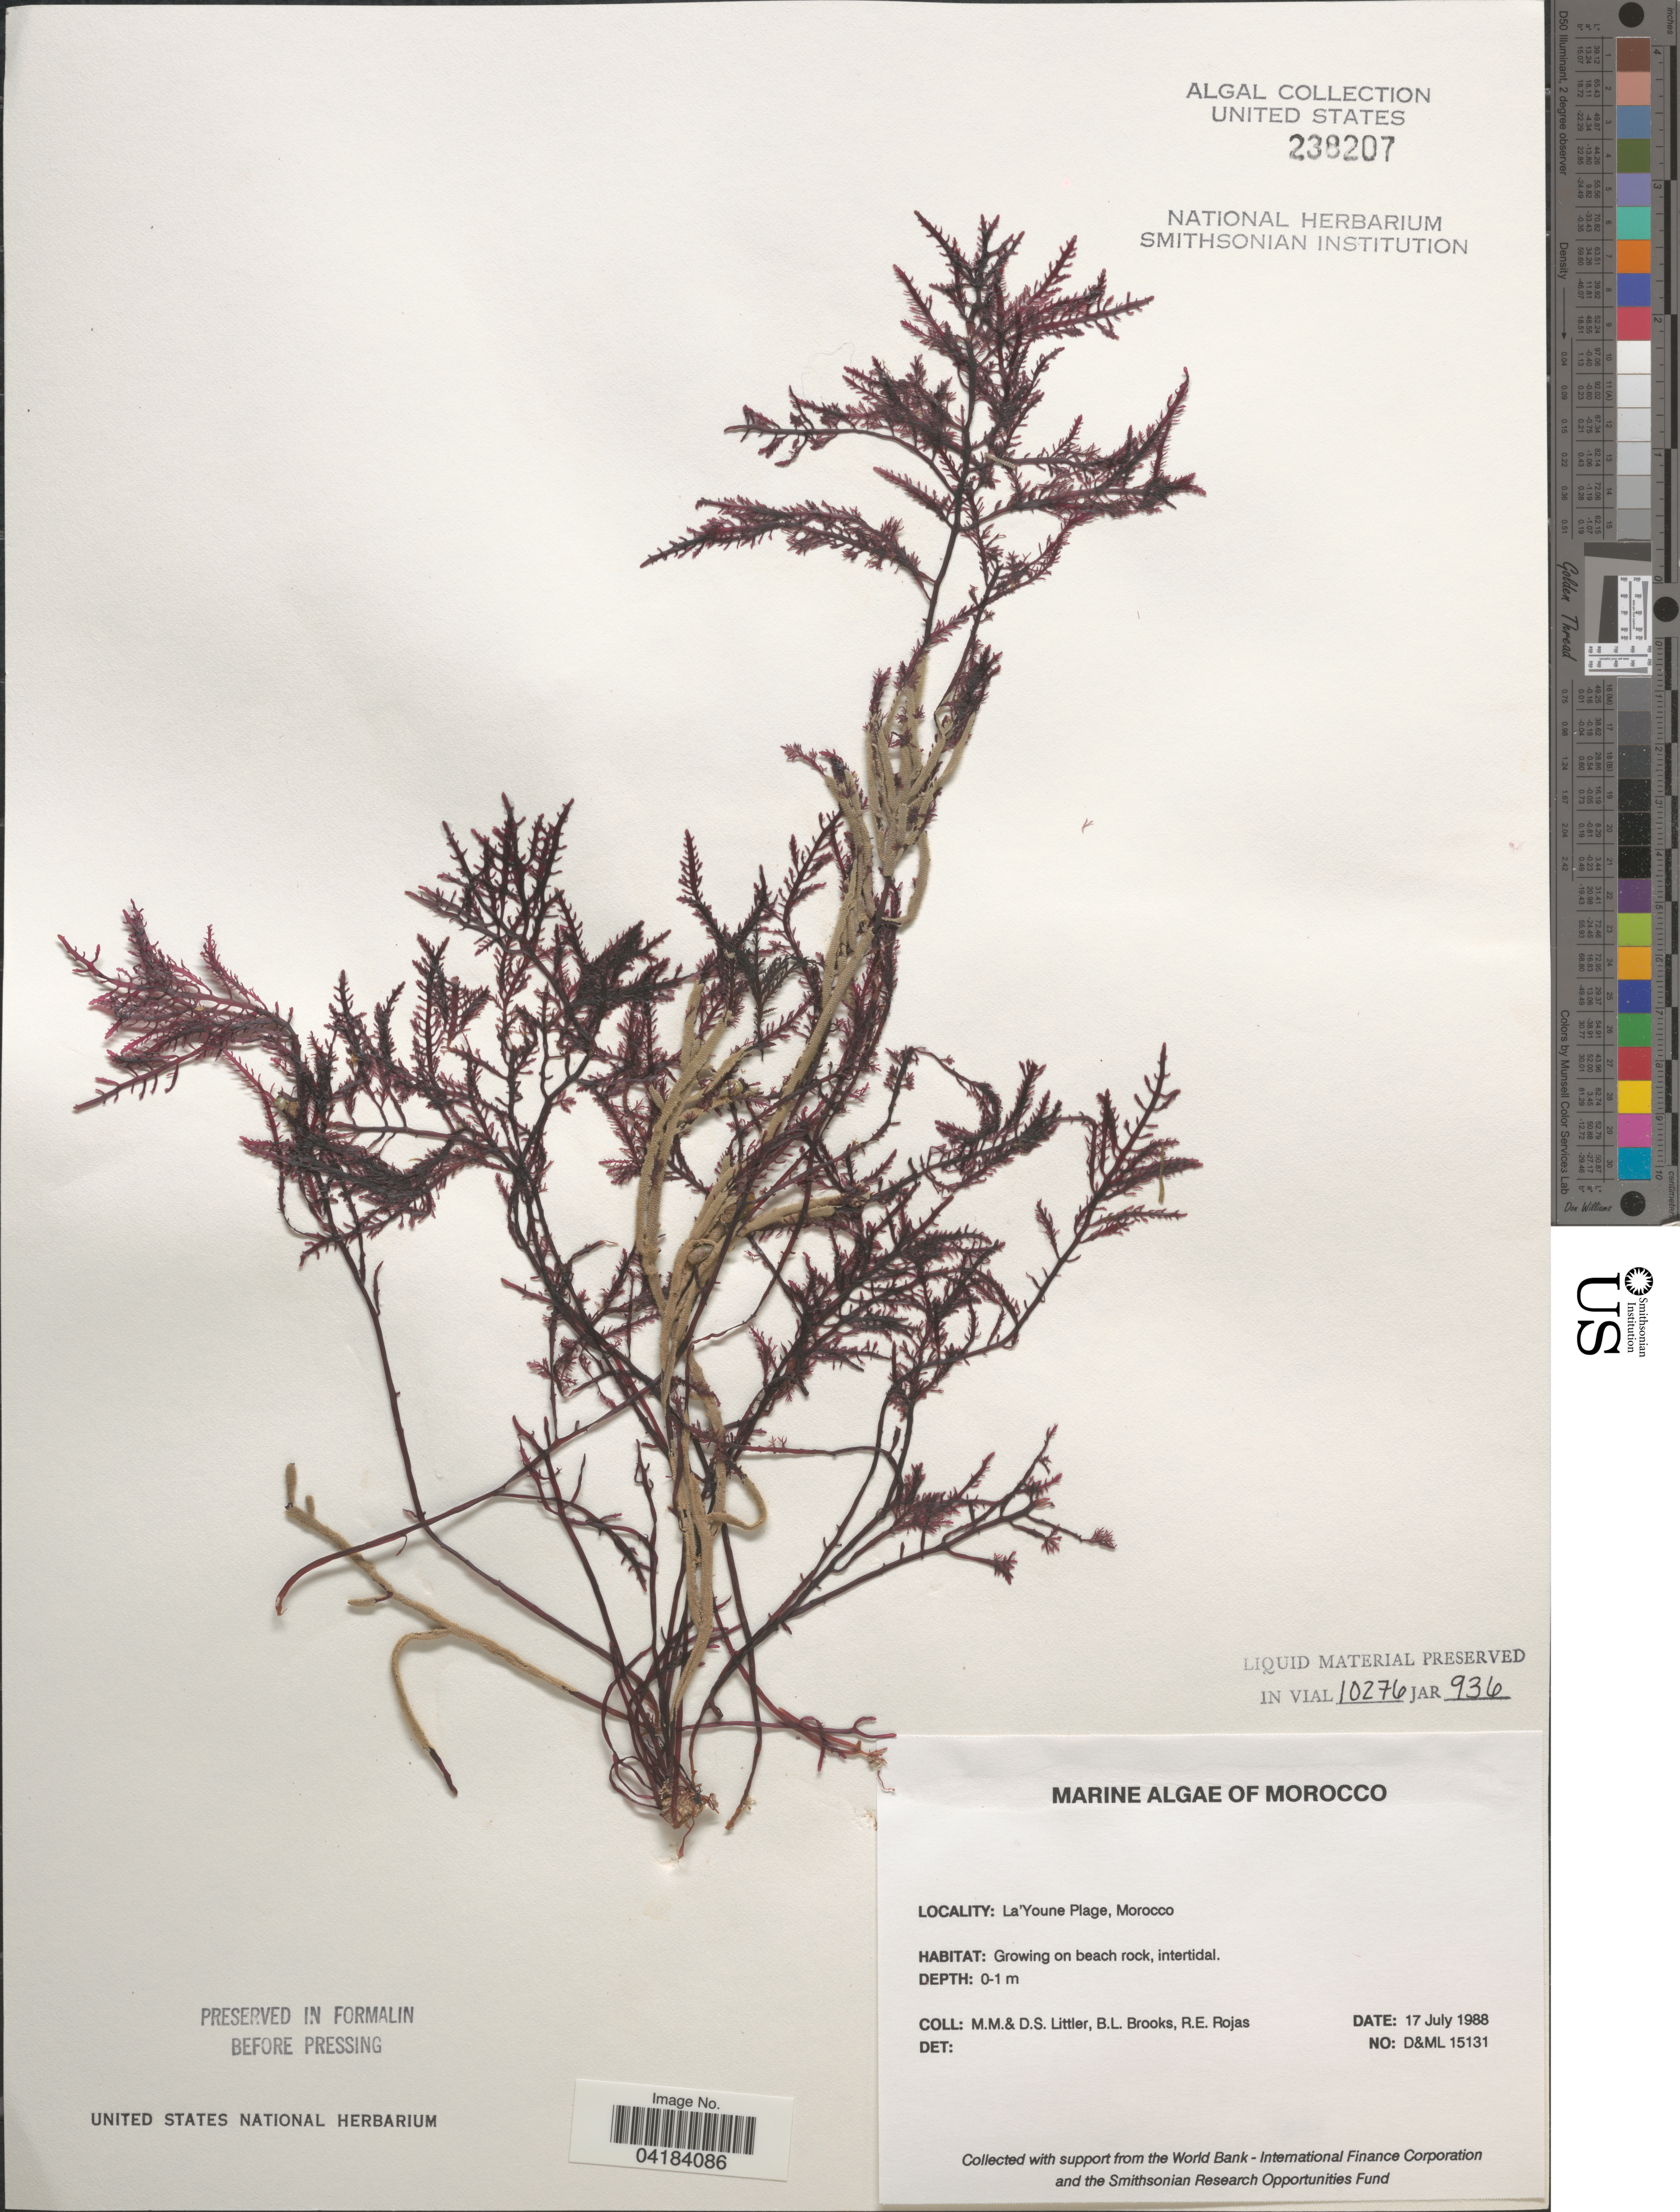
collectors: D. S. Littler, B. Brooks & R. Rojas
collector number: D&ML15131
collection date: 1988-07-17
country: Morocco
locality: La'Youne Plage.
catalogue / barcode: US 238207